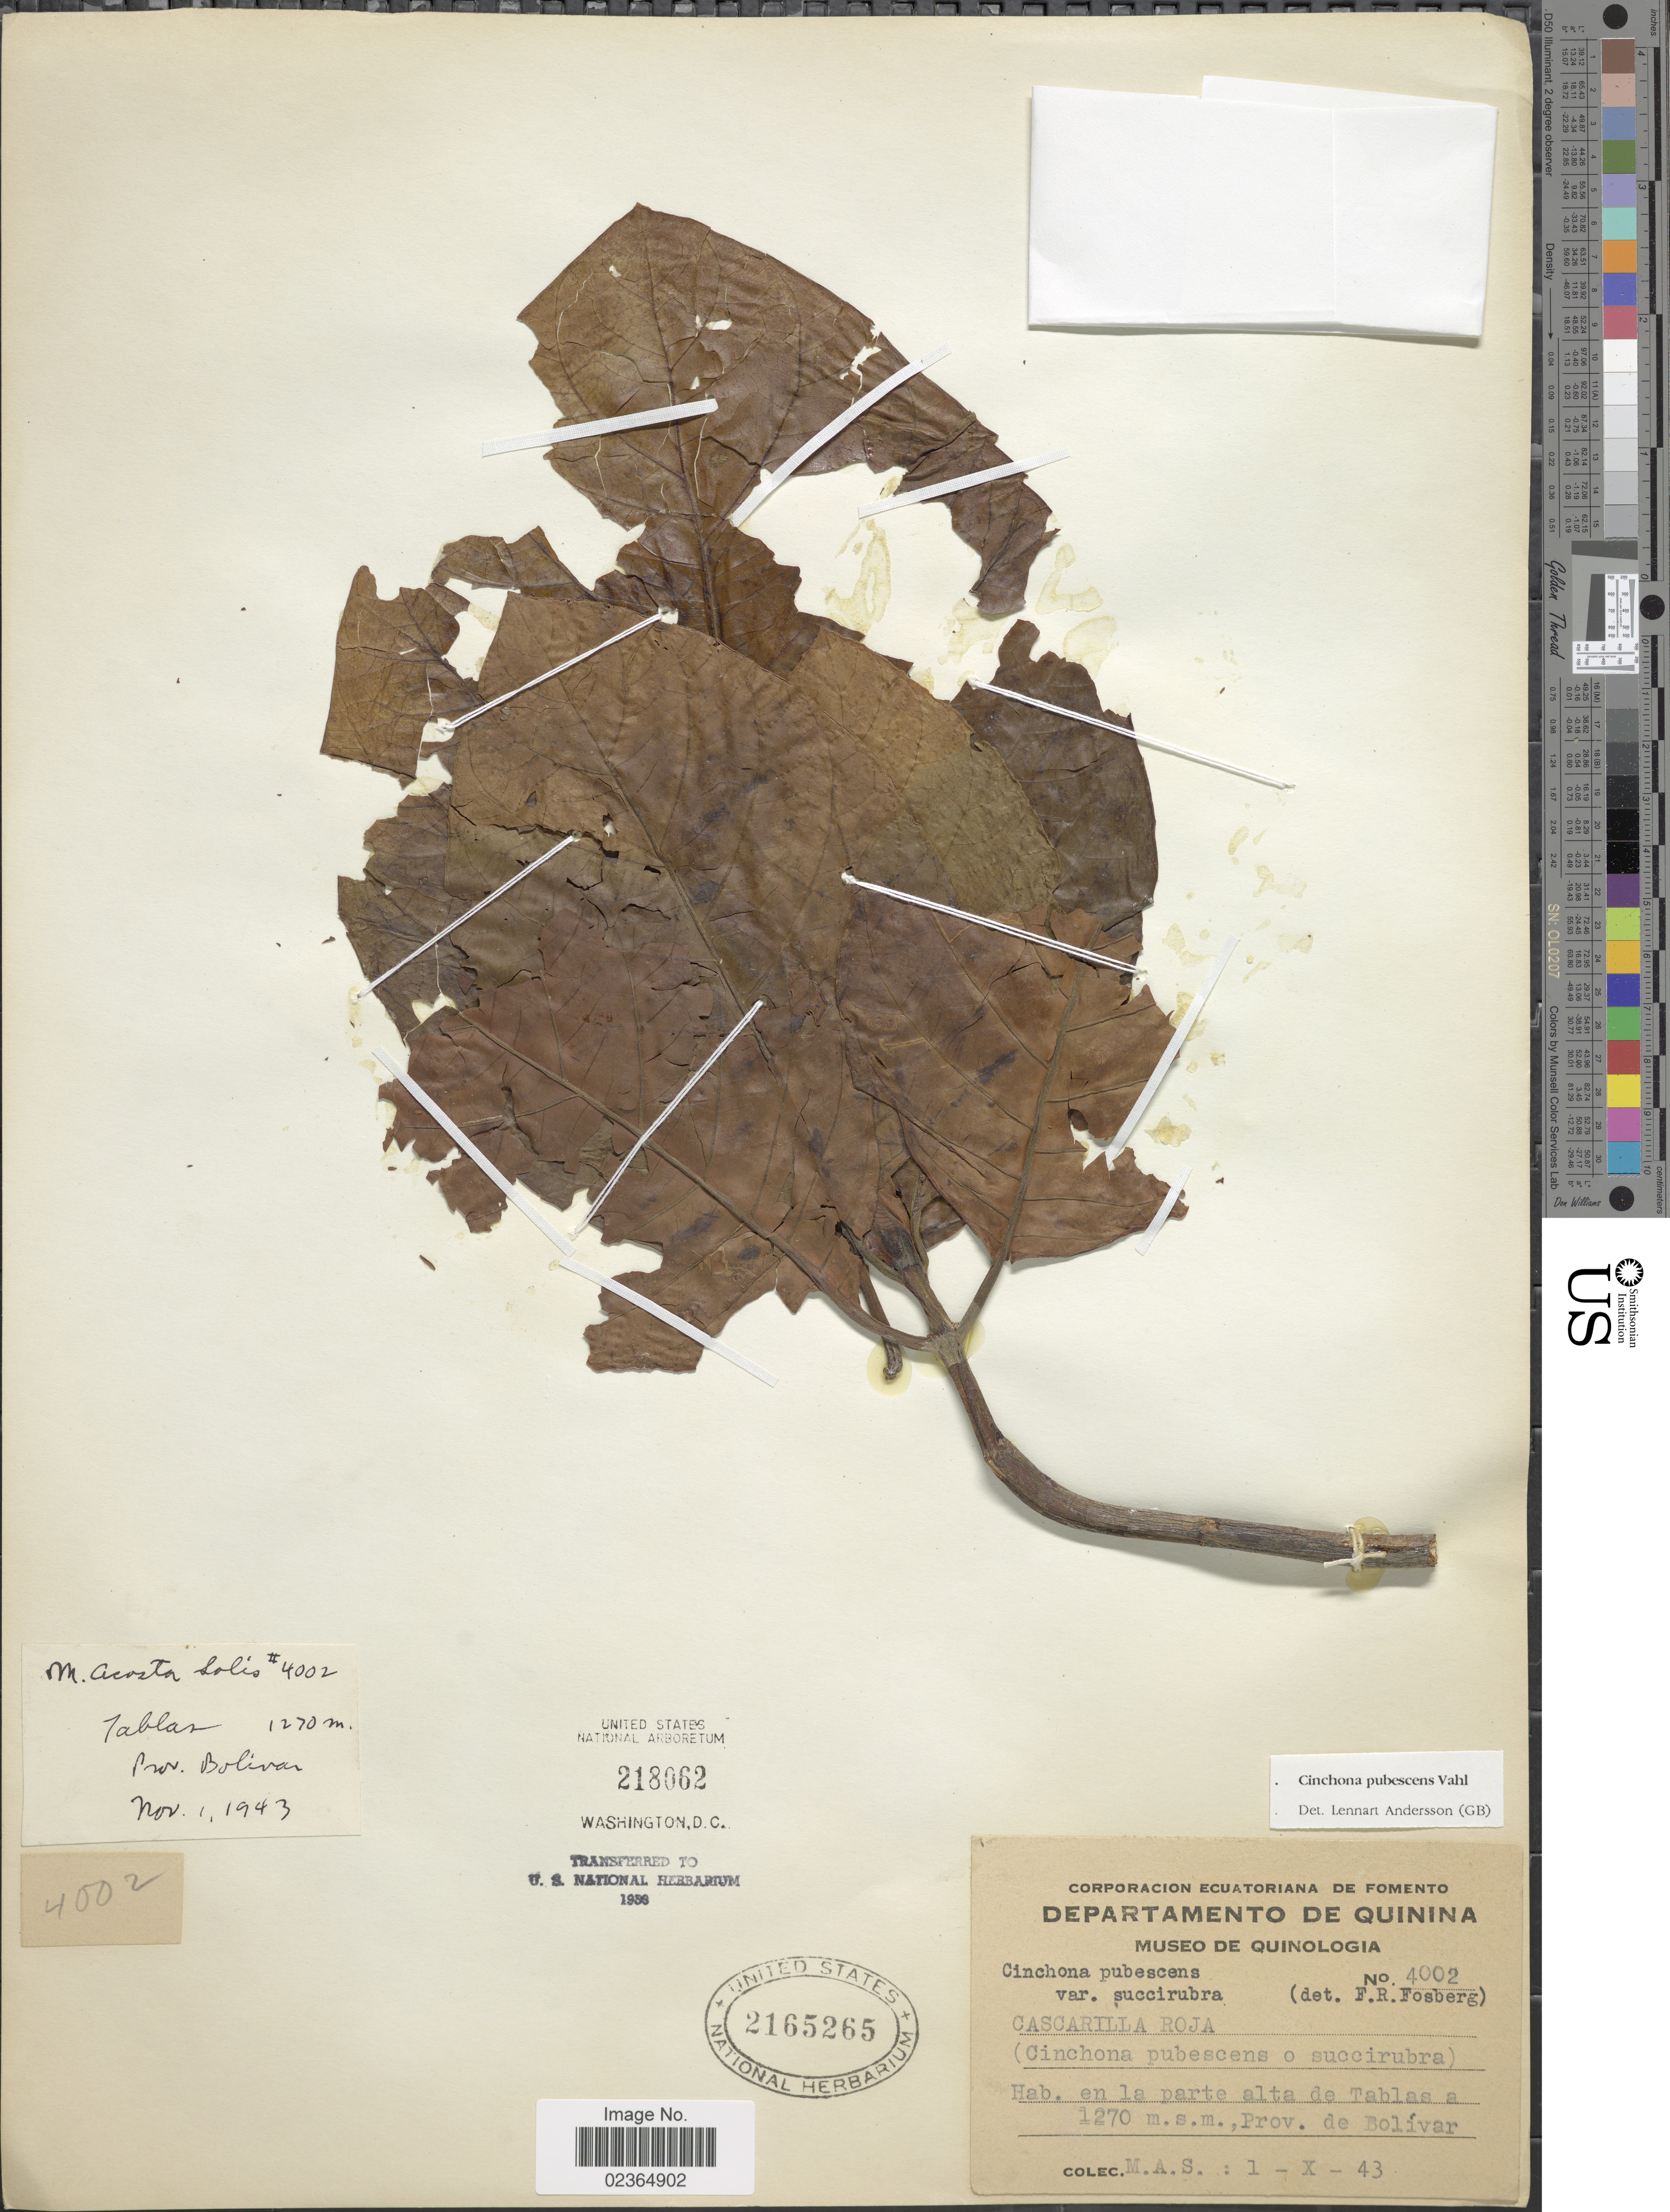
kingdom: Plantae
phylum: Tracheophyta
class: Magnoliopsida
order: Gentianales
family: Rubiaceae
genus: Cinchona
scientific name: Cinchona pubescens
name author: Vahl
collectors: M. Acosta Solis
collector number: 4002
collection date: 1943-10-01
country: Ecuador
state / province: Bolívar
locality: En la parte de Tablas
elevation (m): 1270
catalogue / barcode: US 2165265